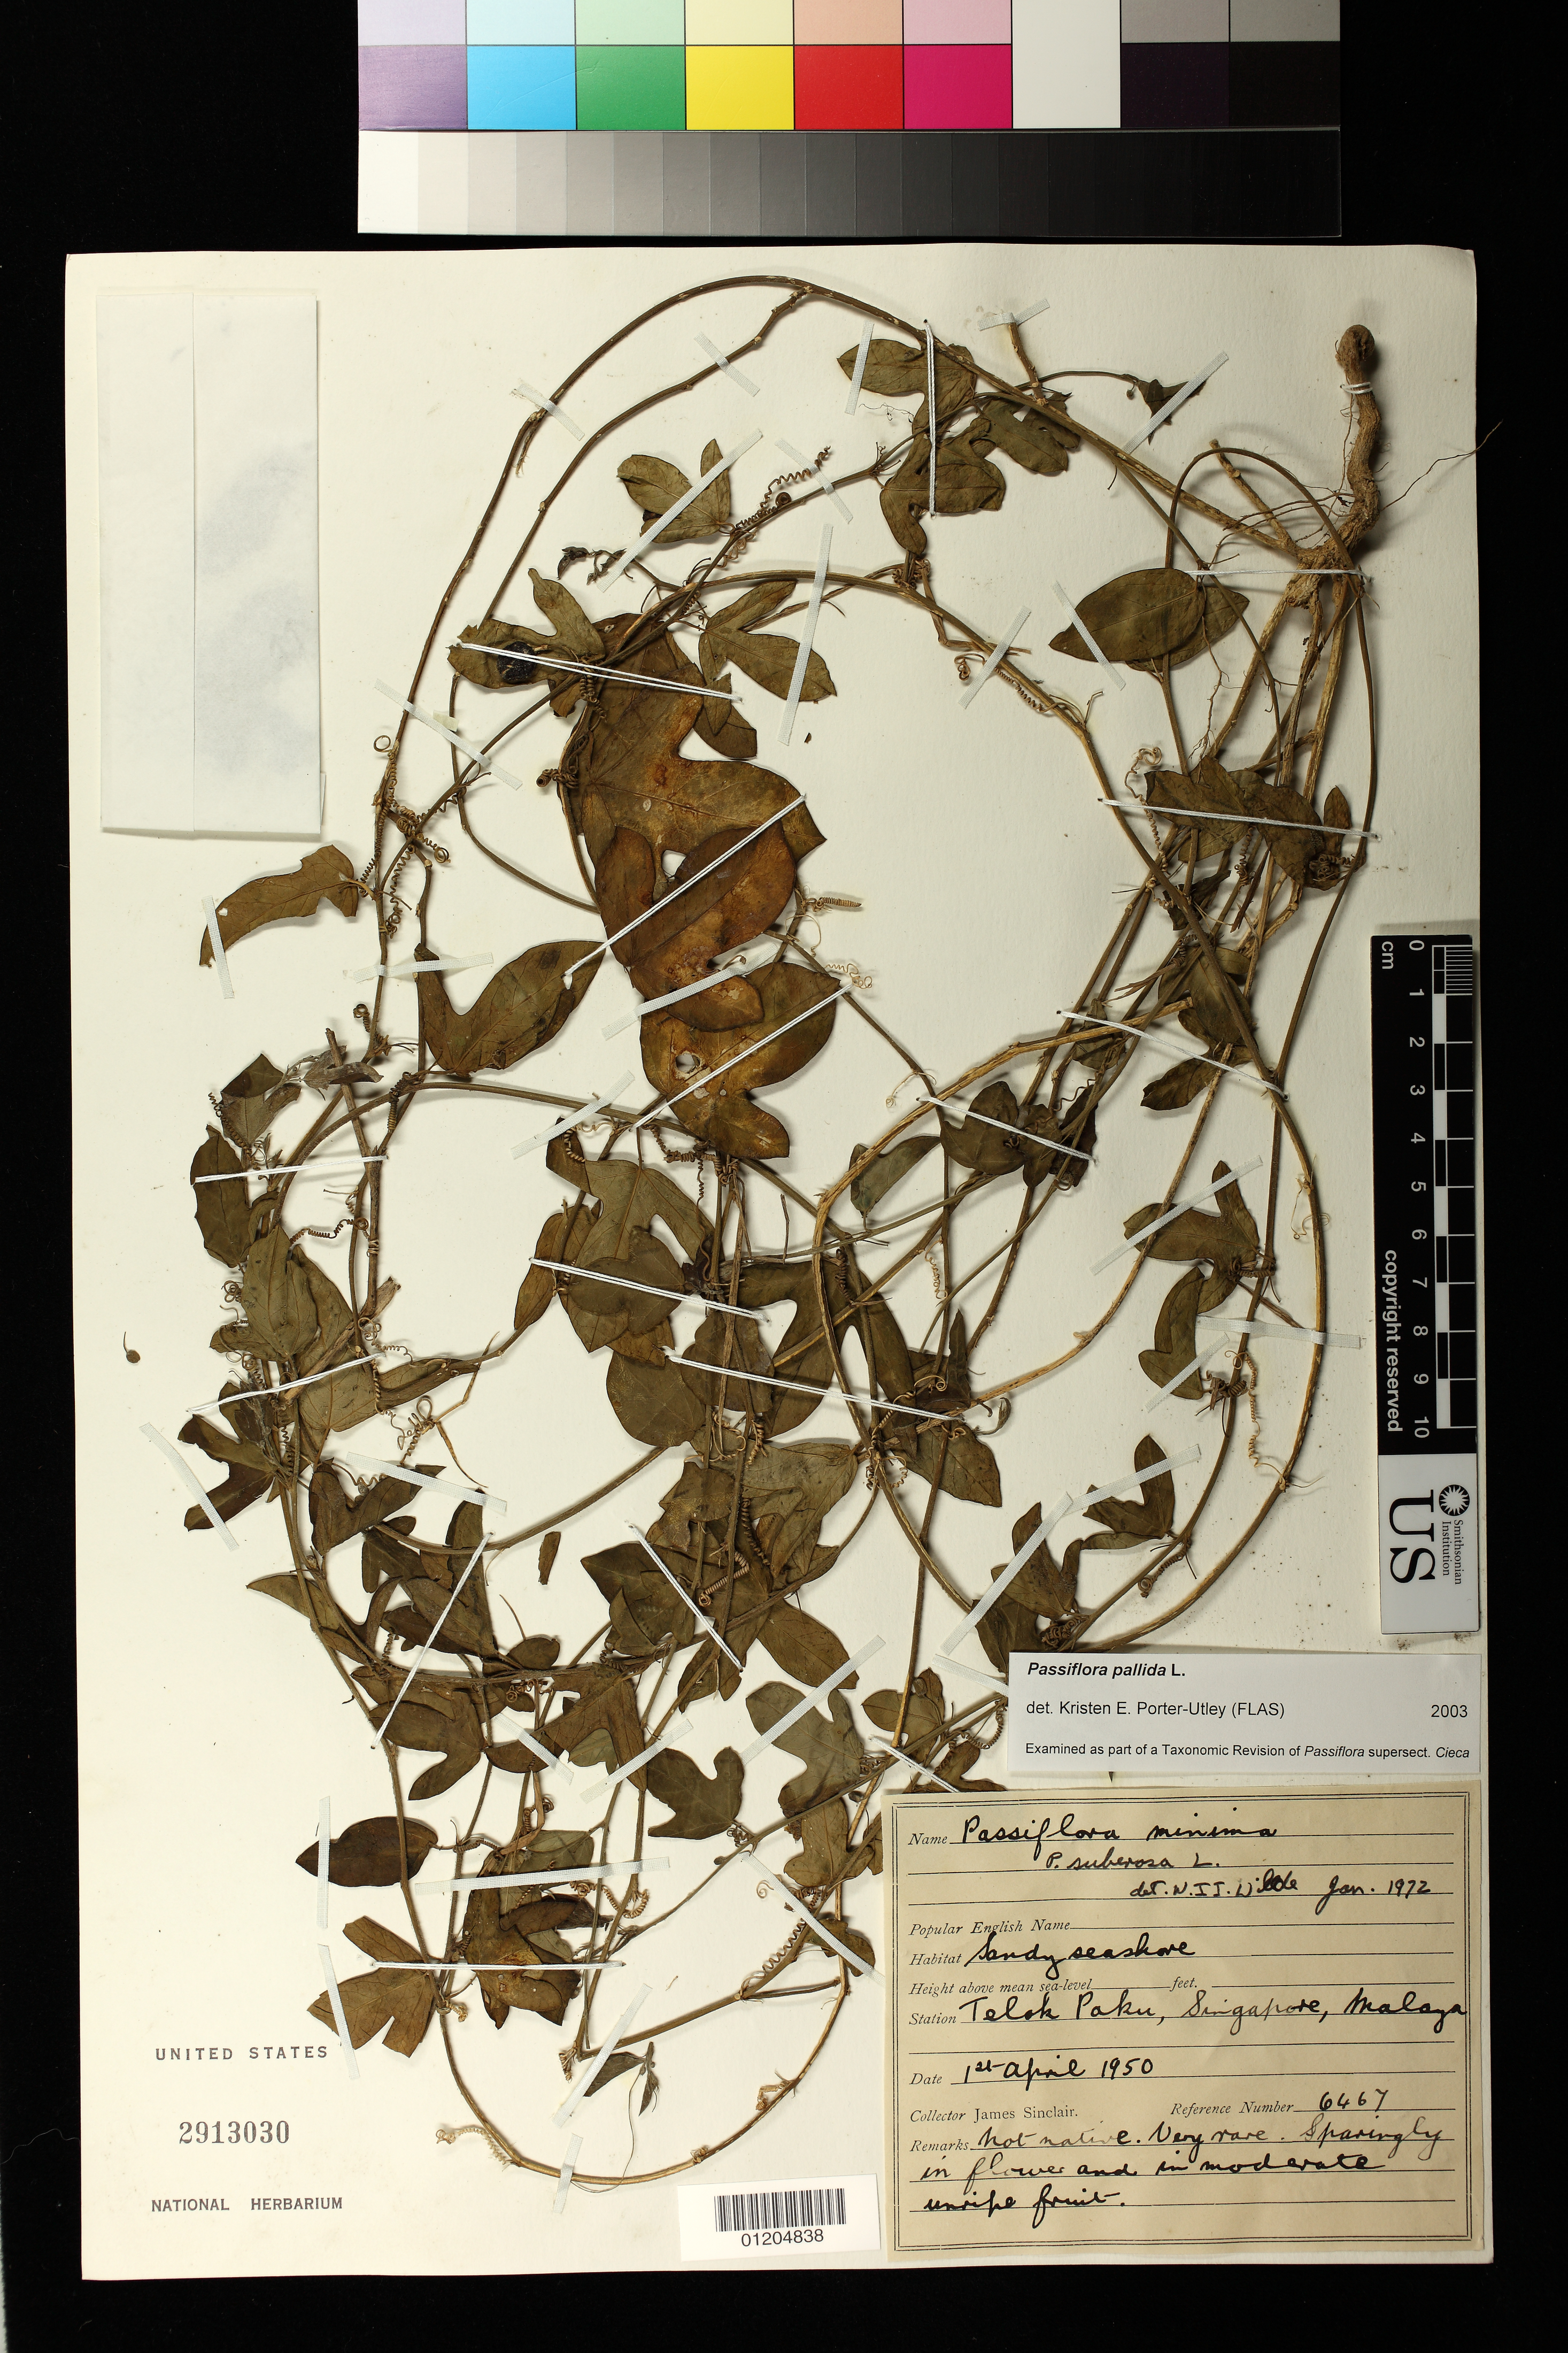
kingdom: Plantae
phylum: Tracheophyta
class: Magnoliopsida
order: Malpighiales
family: Passifloraceae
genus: Passiflora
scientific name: Passiflora pallida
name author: L.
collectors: J. Sinclair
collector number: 6467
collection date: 1950-04-01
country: Singapore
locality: Telok Paku, Singapore, Malaya.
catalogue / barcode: US 2913030